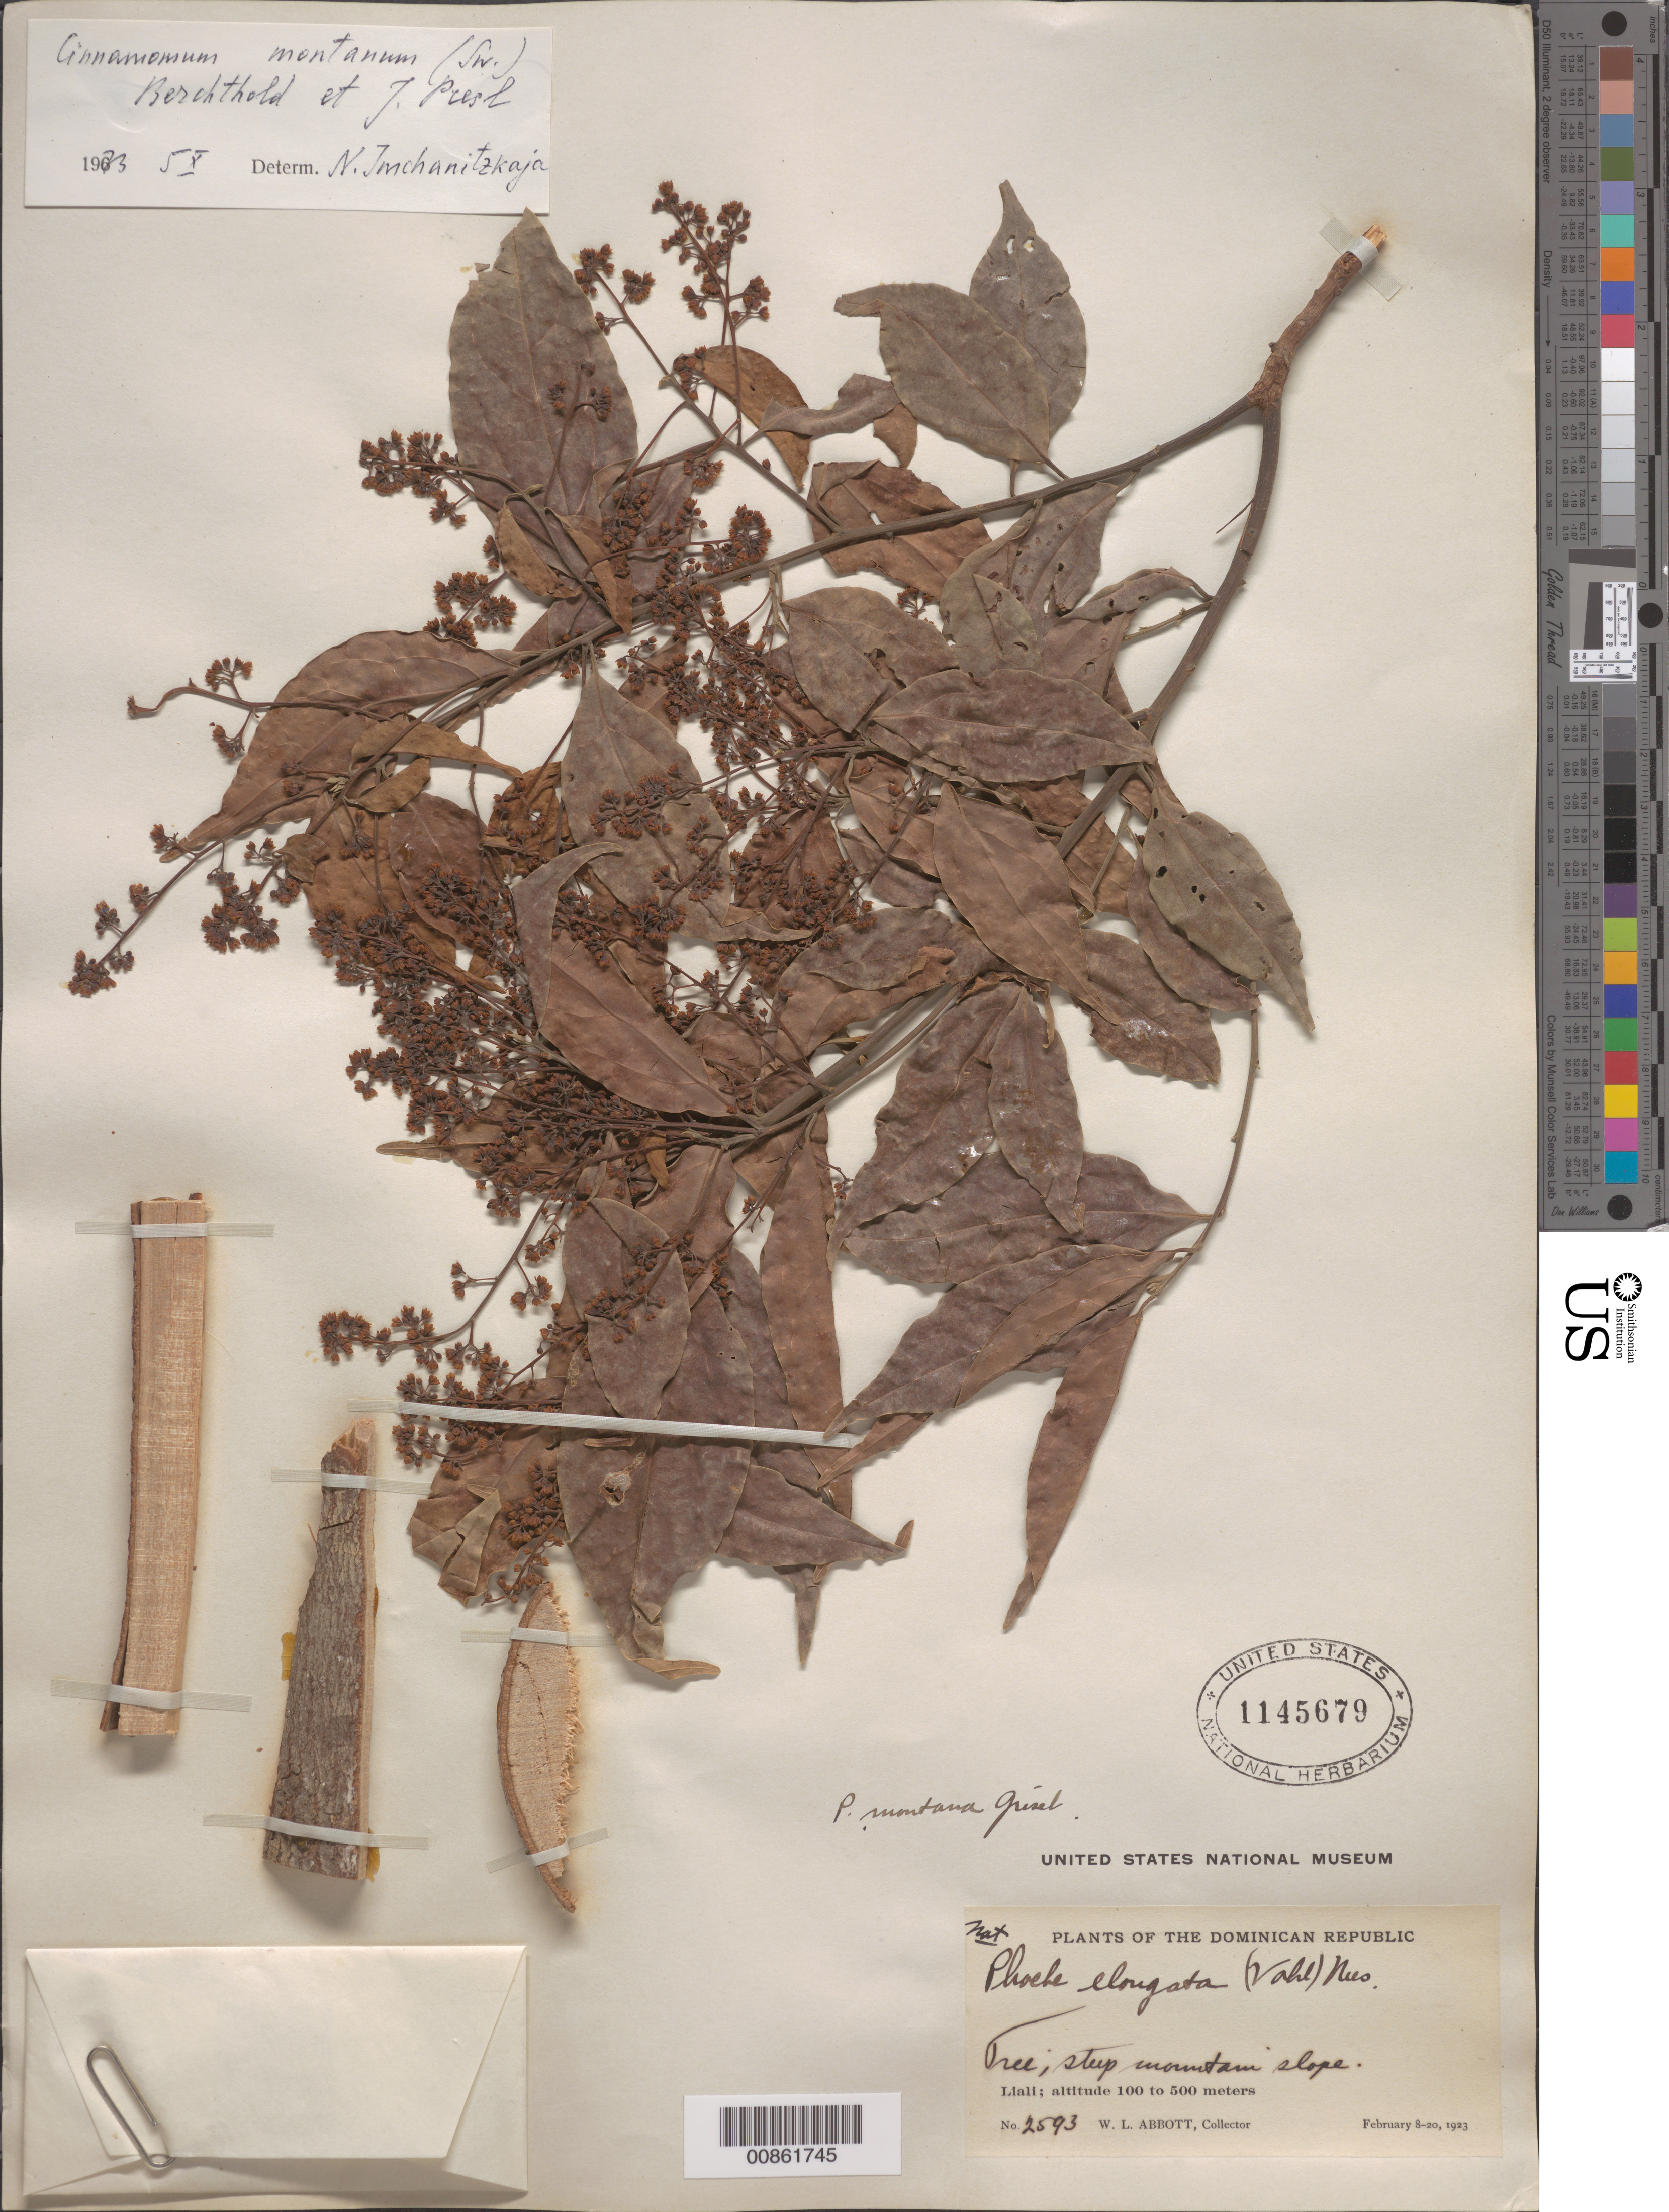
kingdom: Plantae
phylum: Tracheophyta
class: Magnoliopsida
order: Laurales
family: Lauraceae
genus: Cinnamomum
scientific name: Cinnamomum montanum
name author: (Sw.) J. Presl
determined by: Imchanitzkaja, N.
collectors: W. L. Abbott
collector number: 2593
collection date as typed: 08 Feb 1923 to 20 Feb 1923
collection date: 1923-02-08/1923-02-20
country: Dominican Republic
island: Hispaniola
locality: Liali.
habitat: Steep mountain slope.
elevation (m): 100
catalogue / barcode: US 1145679